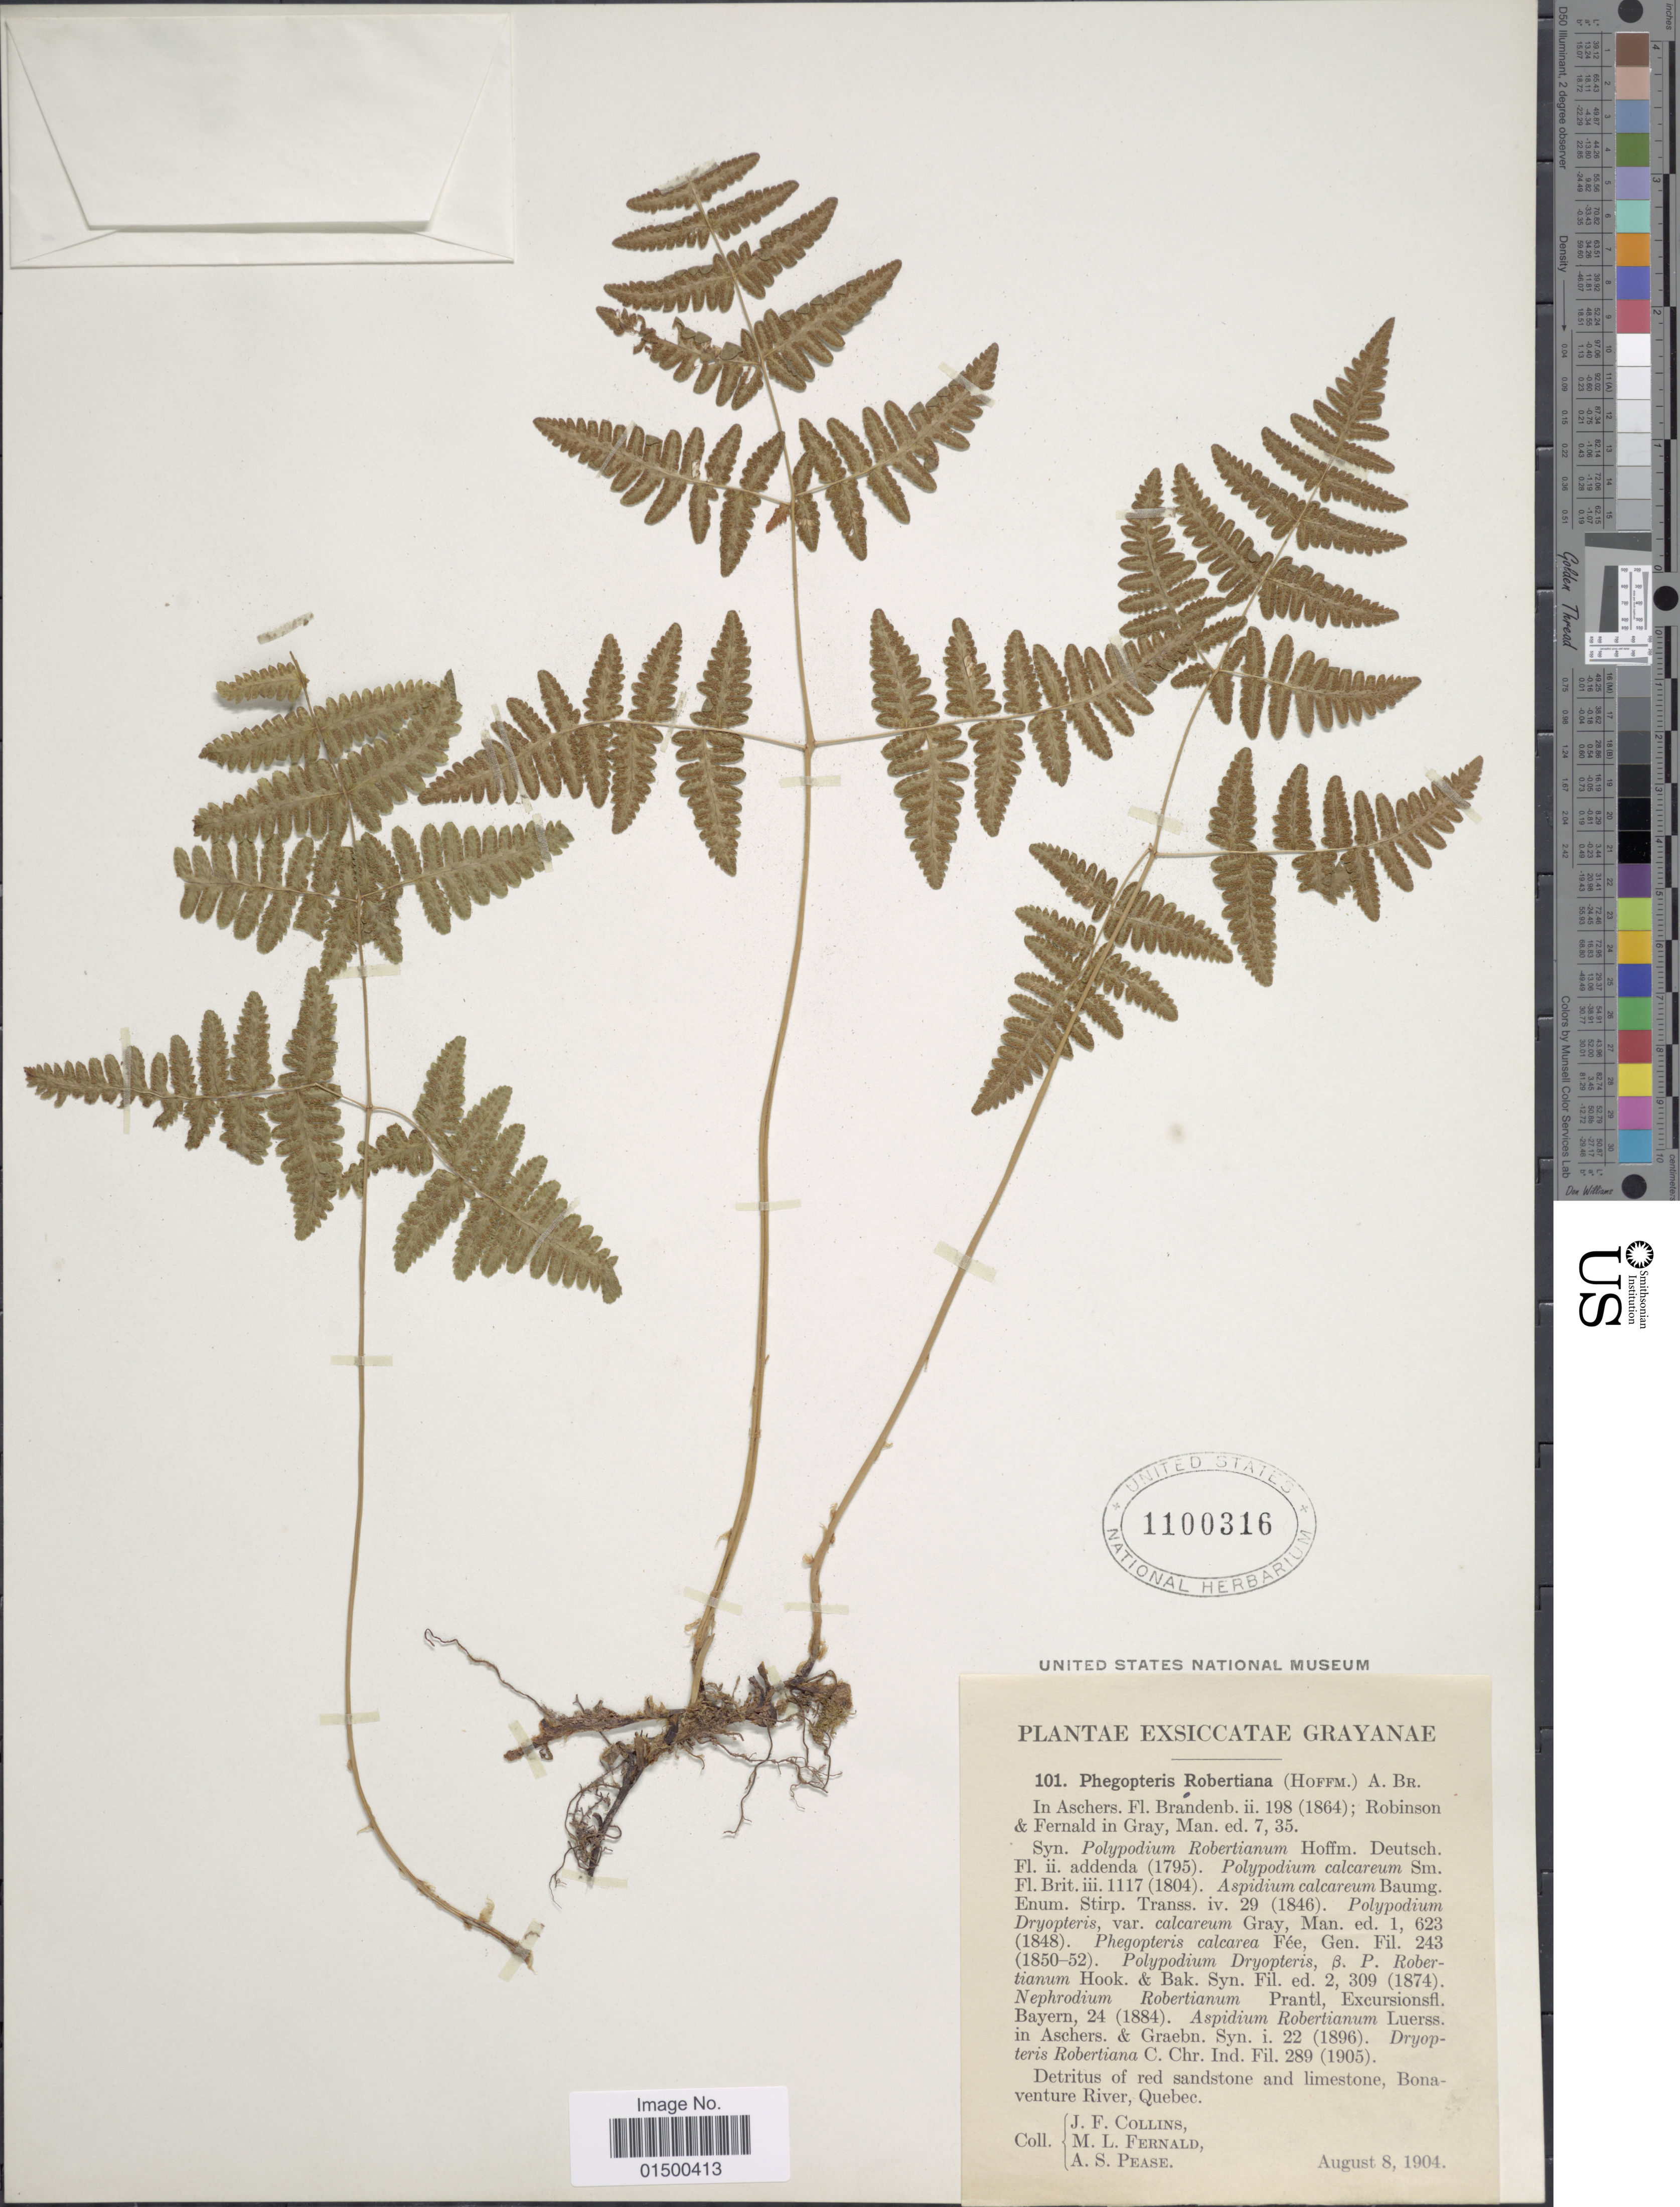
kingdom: Plantae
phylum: Tracheophyta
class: Polypodiopsida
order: Polypodiales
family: Cystopteridaceae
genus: Gymnocarpium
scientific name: Gymnocarpium robertianum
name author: (Hoffm.) Newman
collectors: J. Collins, M. L. Fernald & A. S. Pease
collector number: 101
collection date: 1904-08-08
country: Canada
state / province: Quebec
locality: Detritus of red sandstone and limestone, Bonaventure River, Quebec.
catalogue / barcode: US 1100316